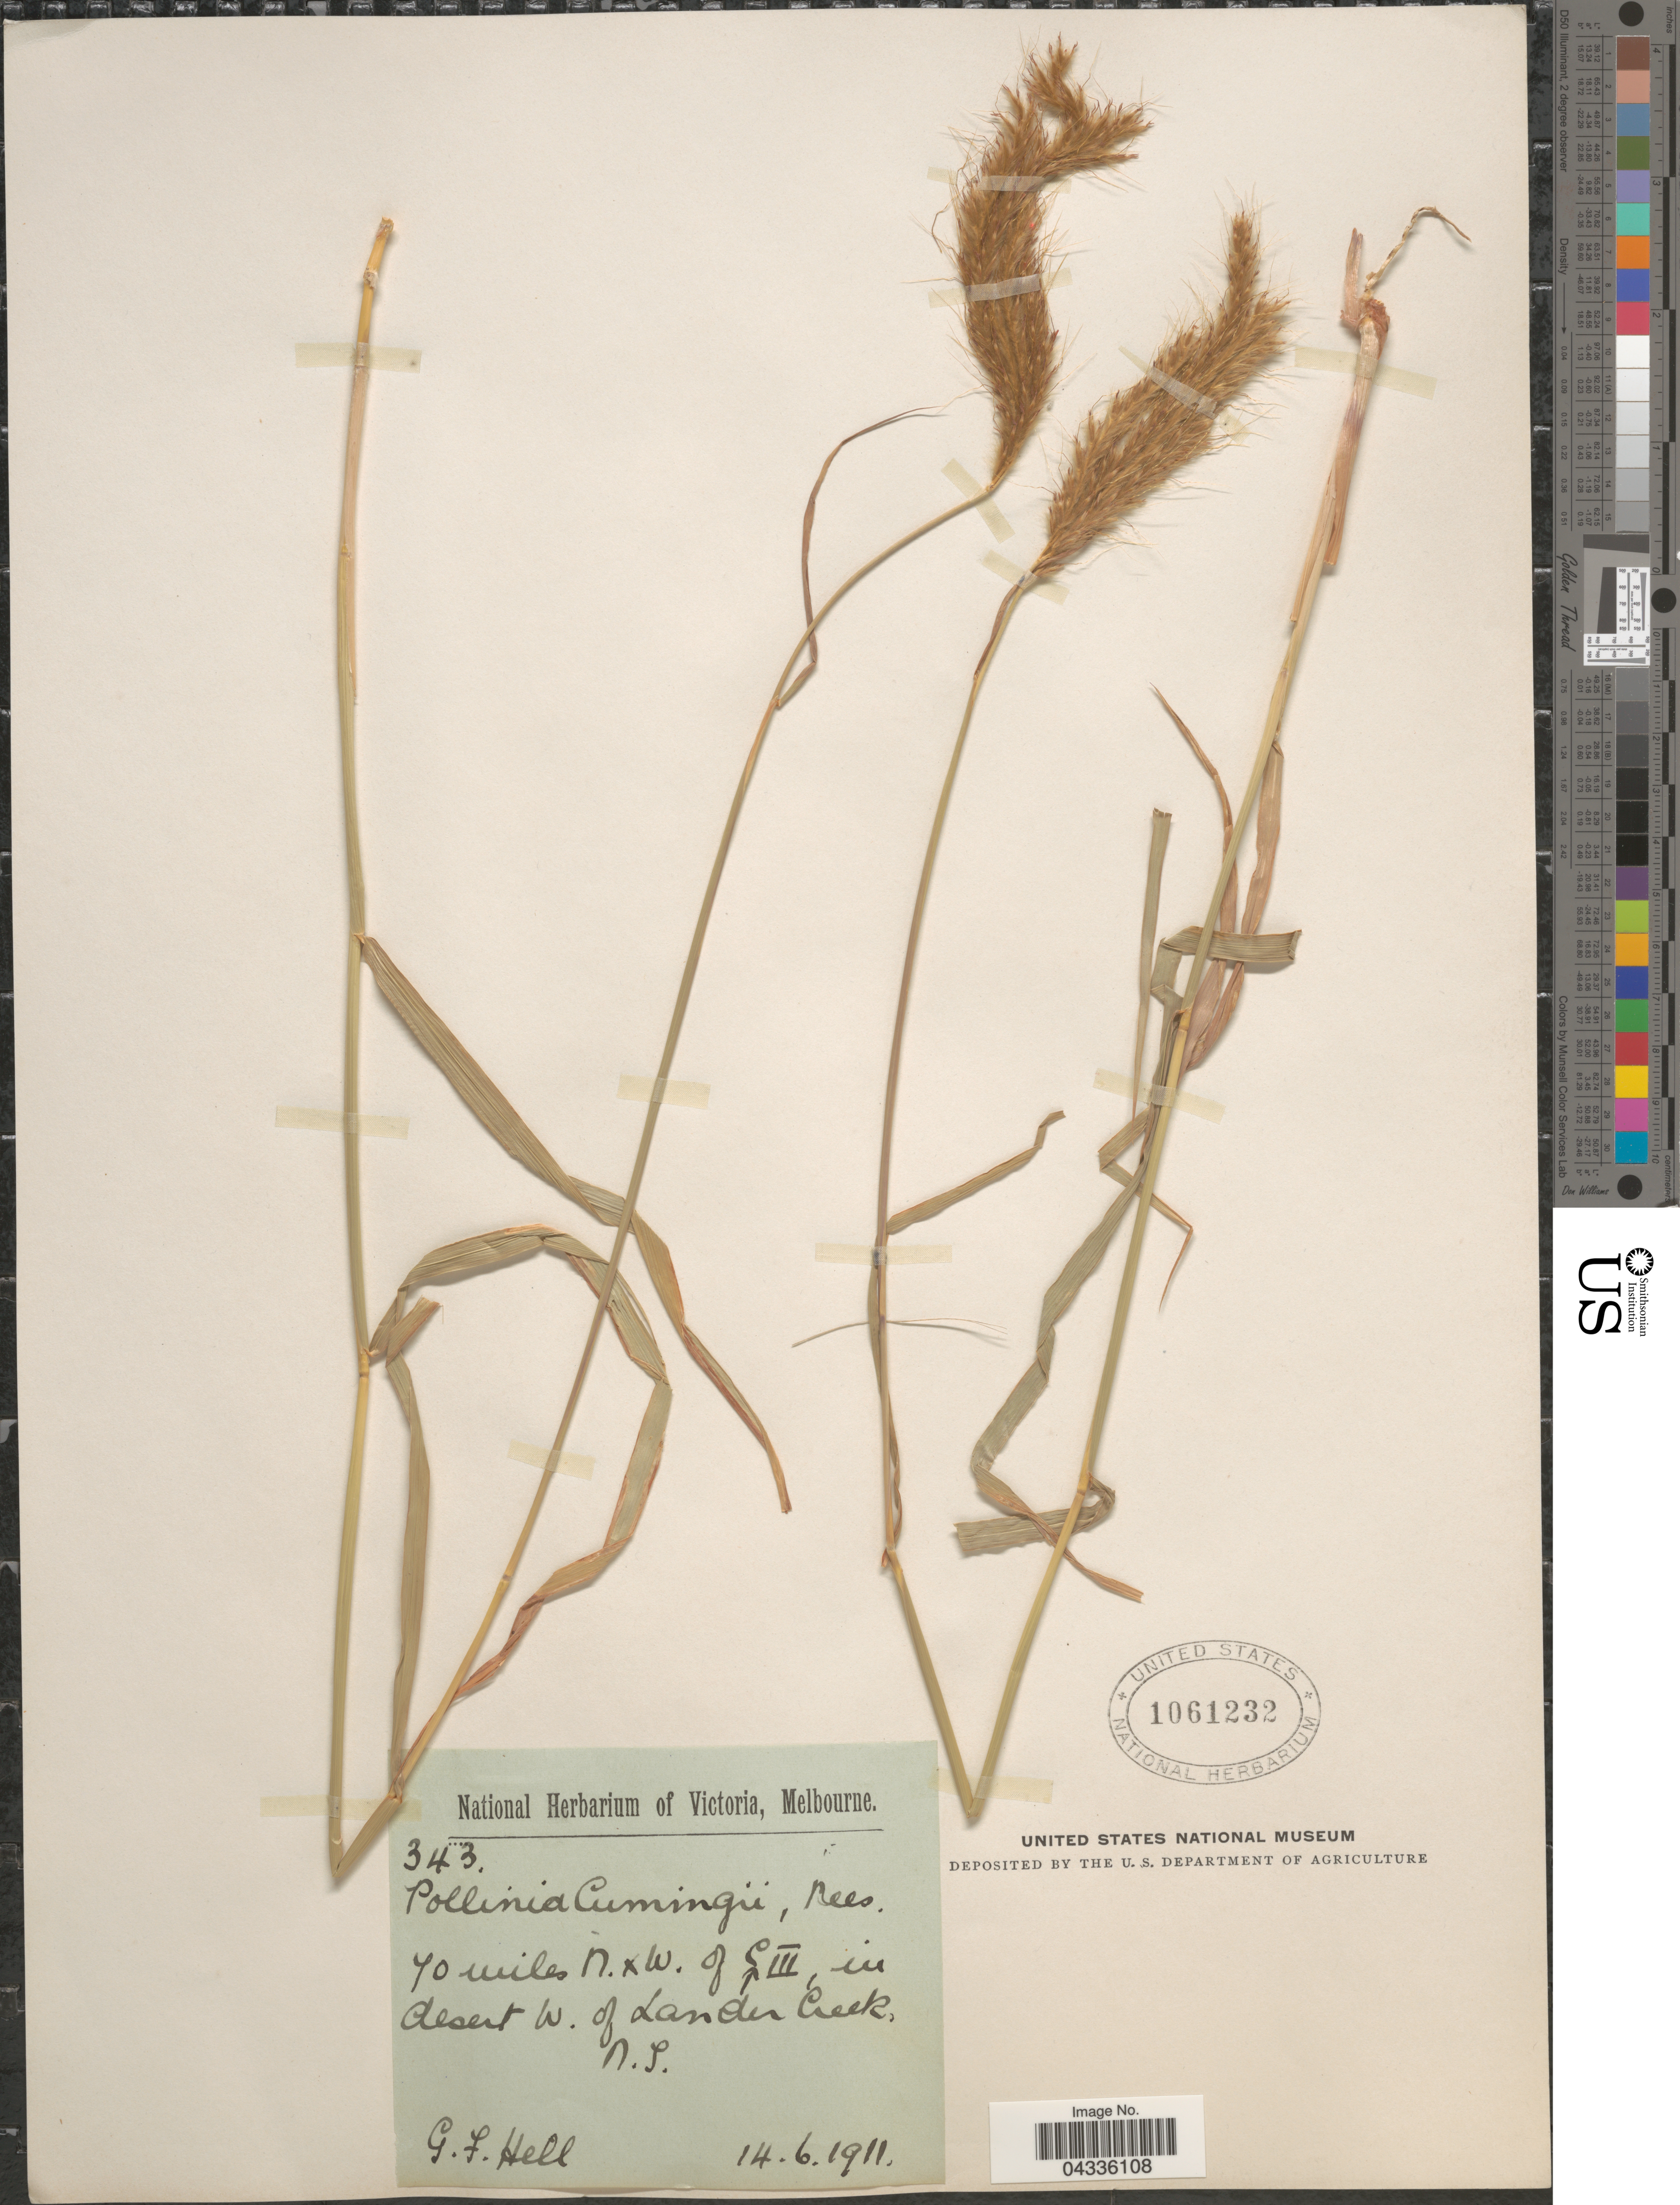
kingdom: Plantae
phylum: Tracheophyta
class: Liliopsida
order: Poales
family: Poaceae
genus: Eulalia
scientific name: Eulalia aurea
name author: (Bory) Kunth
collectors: G. Hell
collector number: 343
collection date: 1911-06-14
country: Australia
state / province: South Australia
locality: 70 miles N. [Foreign script] W. of C III, in desert W. of Lander Creek.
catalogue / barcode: US 1061232